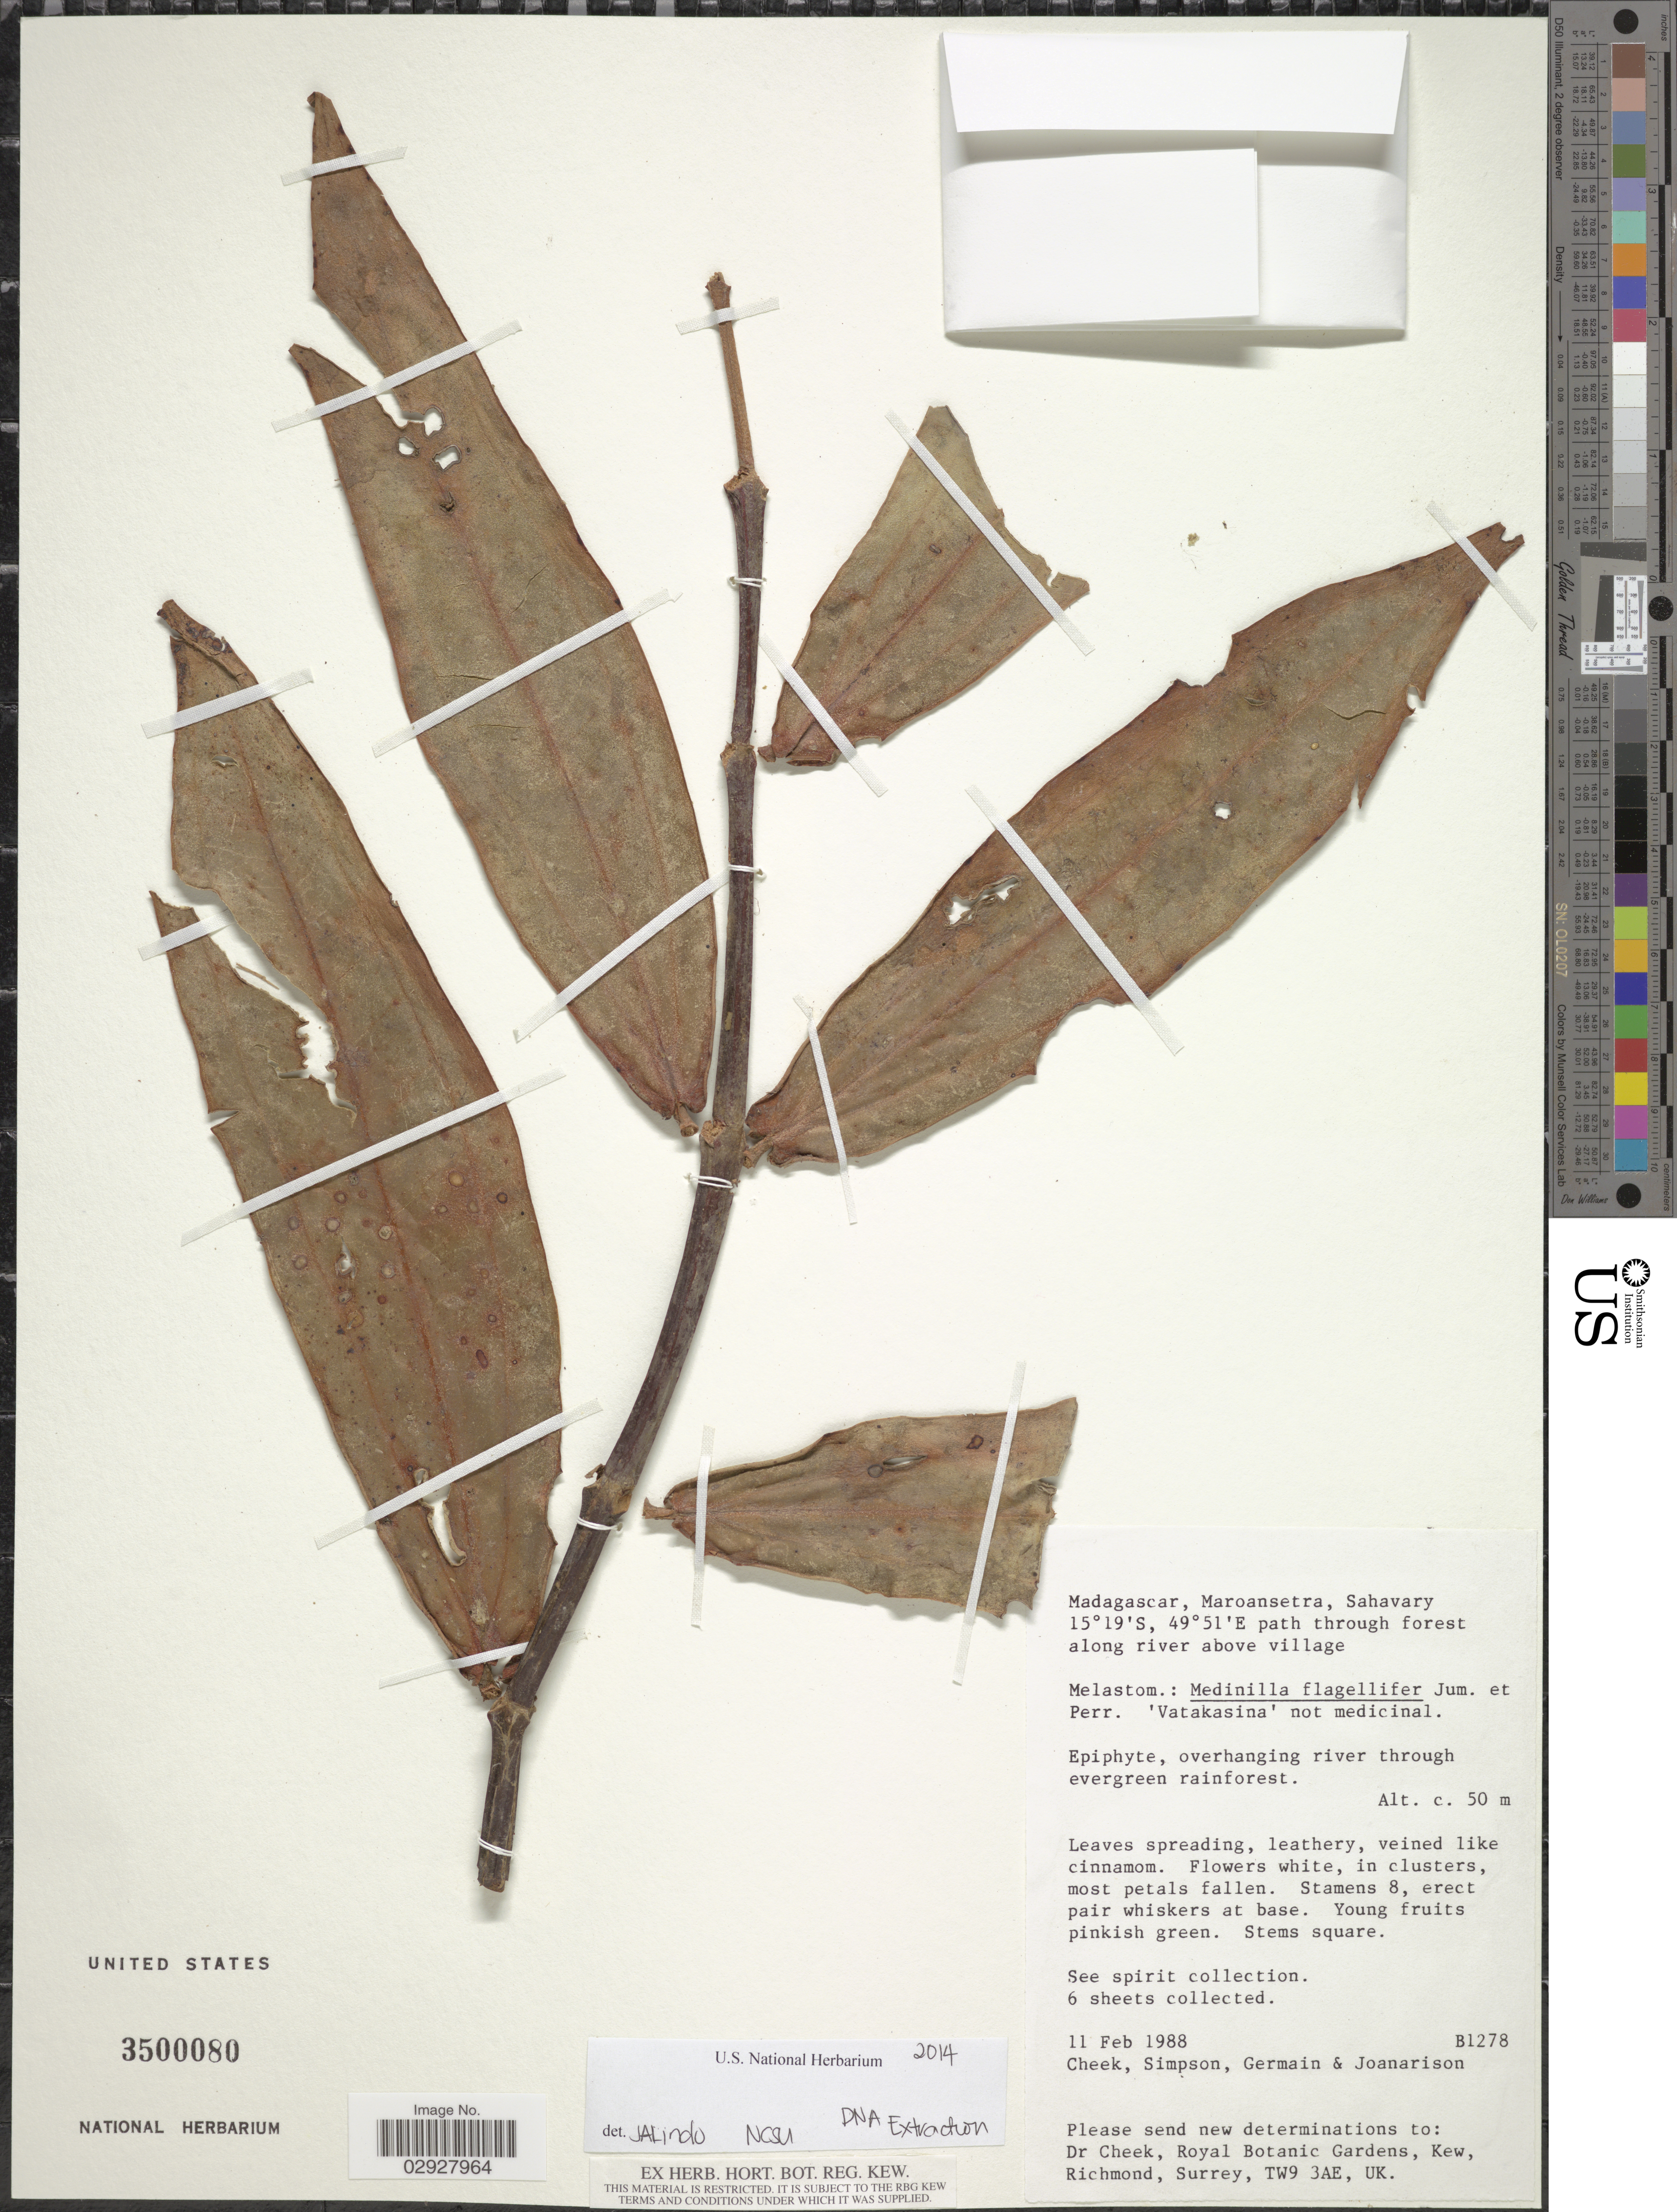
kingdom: Plantae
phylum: Tracheophyta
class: Magnoliopsida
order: Myrtales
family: Melastomataceae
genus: Medinilla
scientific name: Medinilla flagellifera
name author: Jum. & H. Perrier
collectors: -. Cheek, Simpson, --, -. Germain & Joanarison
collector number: B1278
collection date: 1988-02-11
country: Madagascar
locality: Maroansetra, Sahavary, path through forest along river above village.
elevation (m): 50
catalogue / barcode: US 3500080